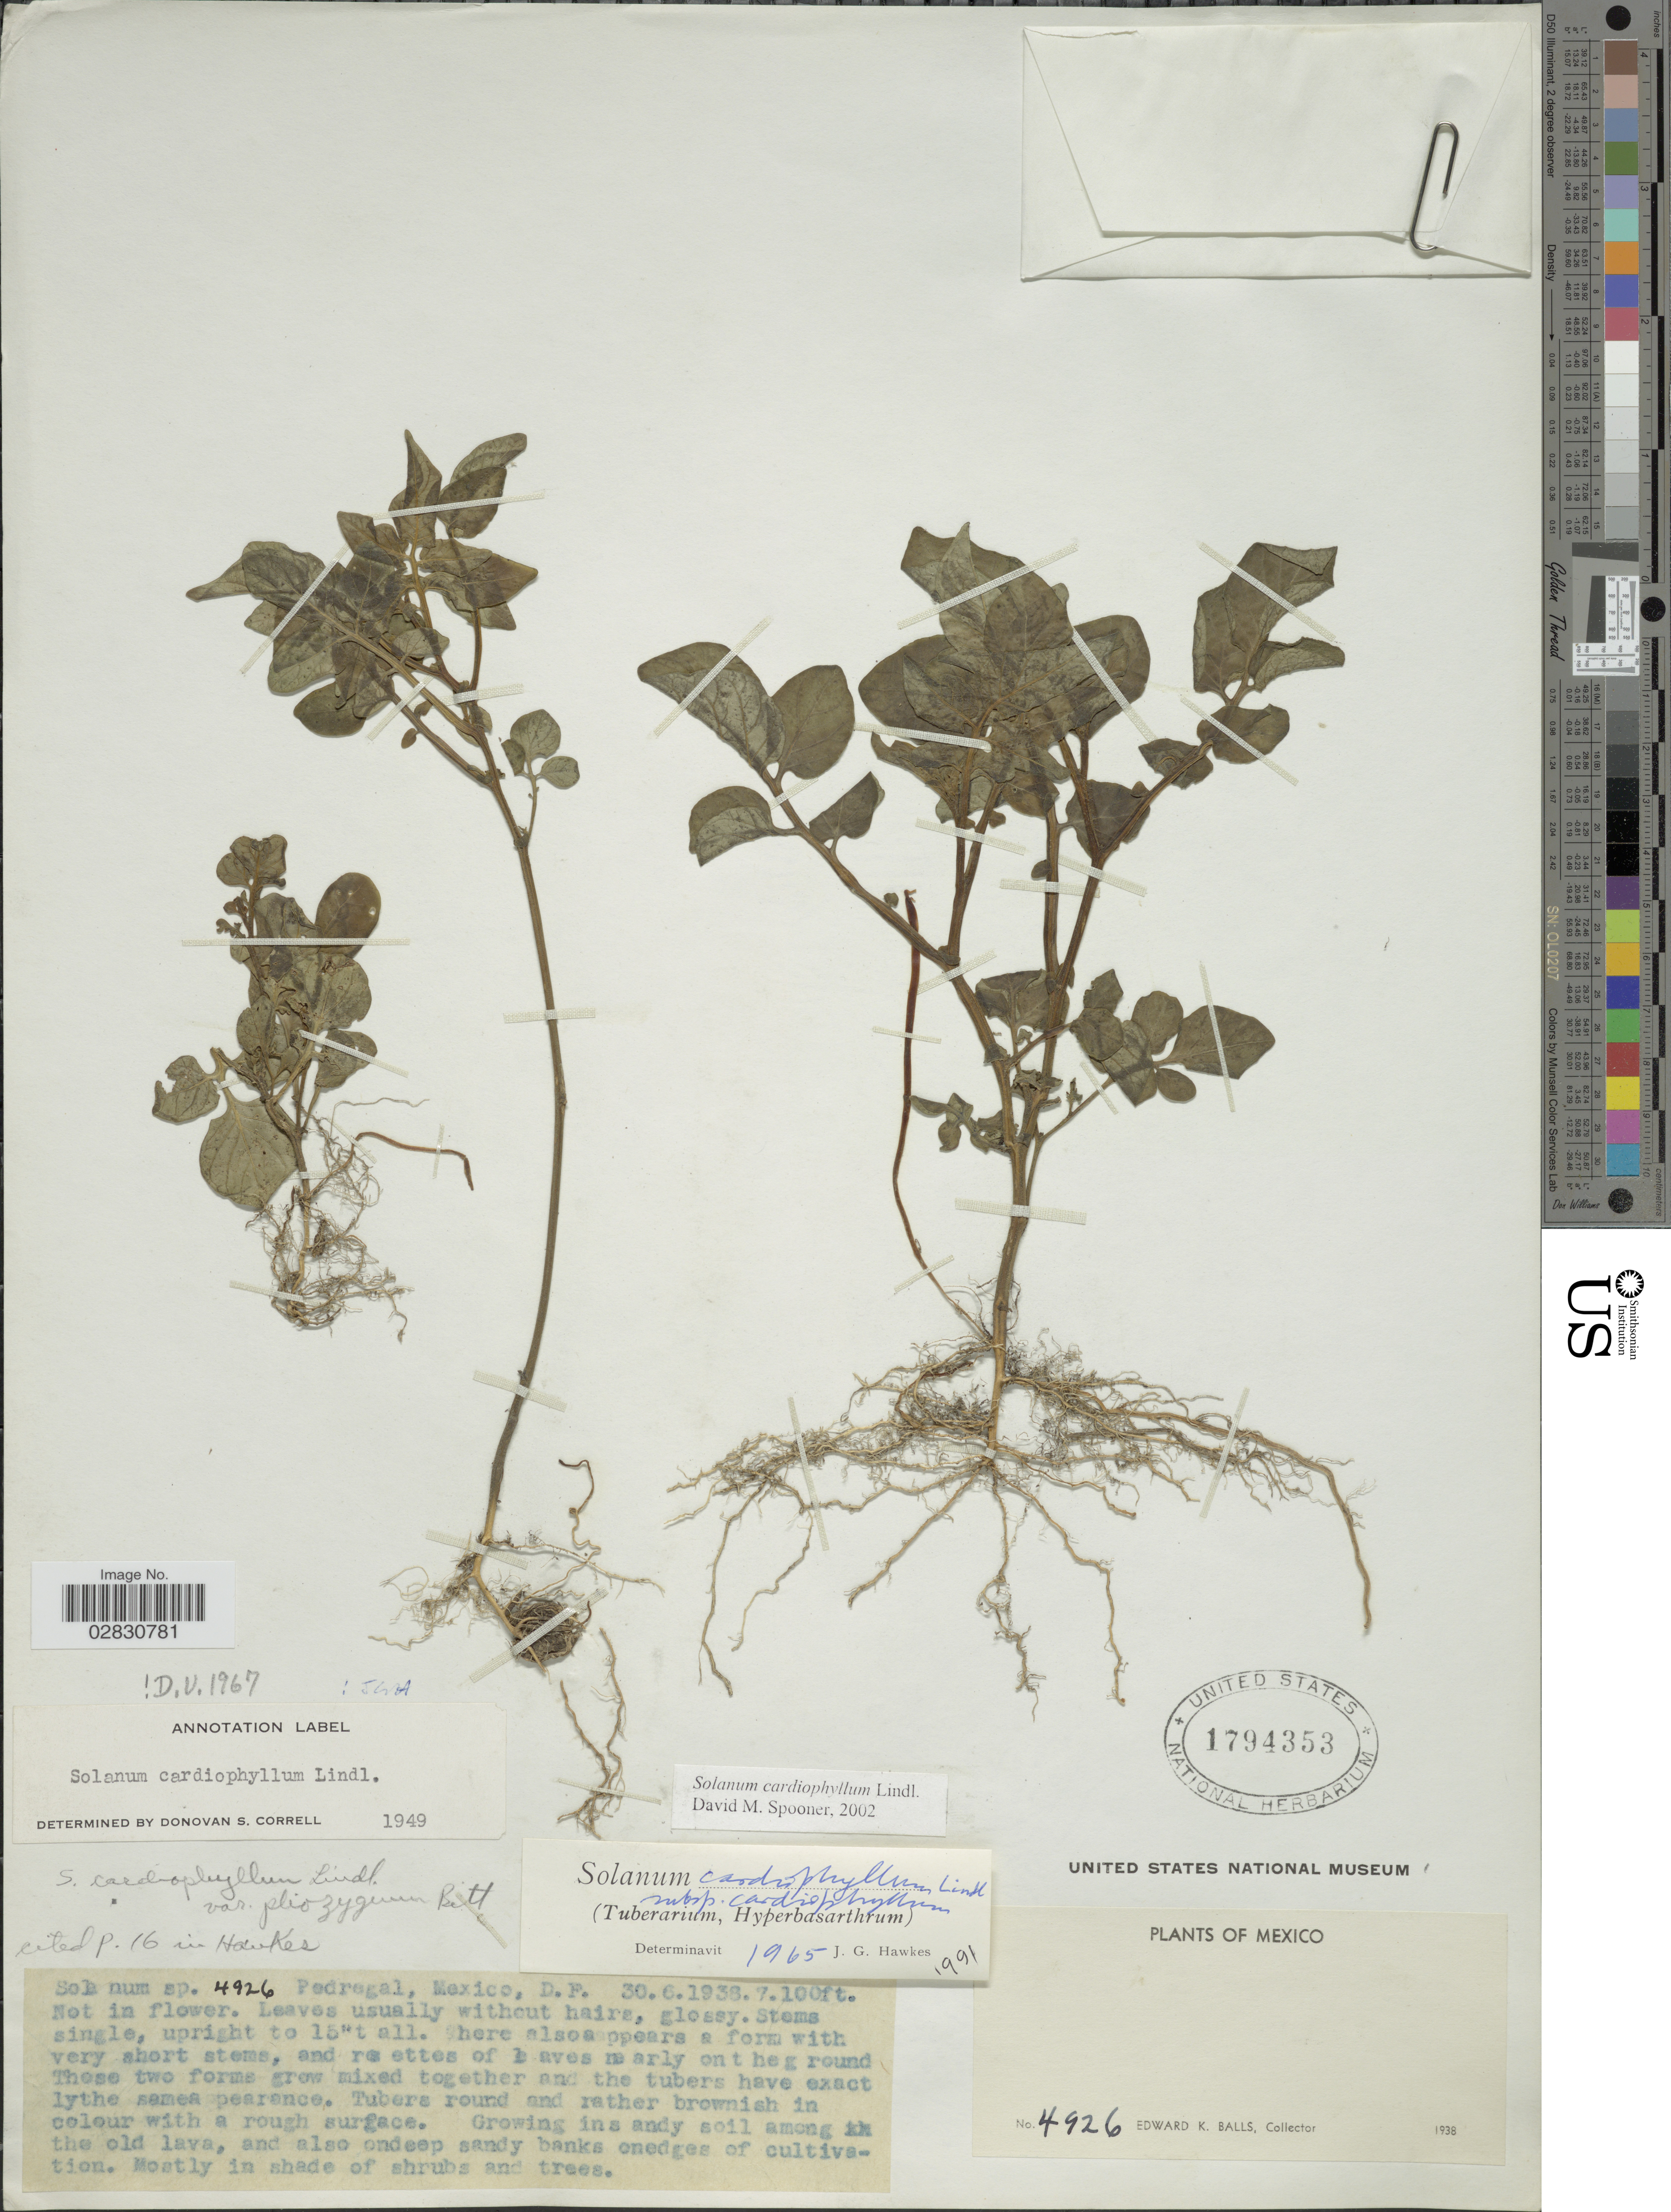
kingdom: Plantae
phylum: Tracheophyta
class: Magnoliopsida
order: Solanales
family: Solanaceae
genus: Solanum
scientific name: Solanum cardiophyllum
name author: Lindl.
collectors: E. K. Balls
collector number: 4926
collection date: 1938-06-30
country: Mexico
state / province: Distrito Federal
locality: Pedregal, Mexico, D.F.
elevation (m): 2164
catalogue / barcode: US 1794353